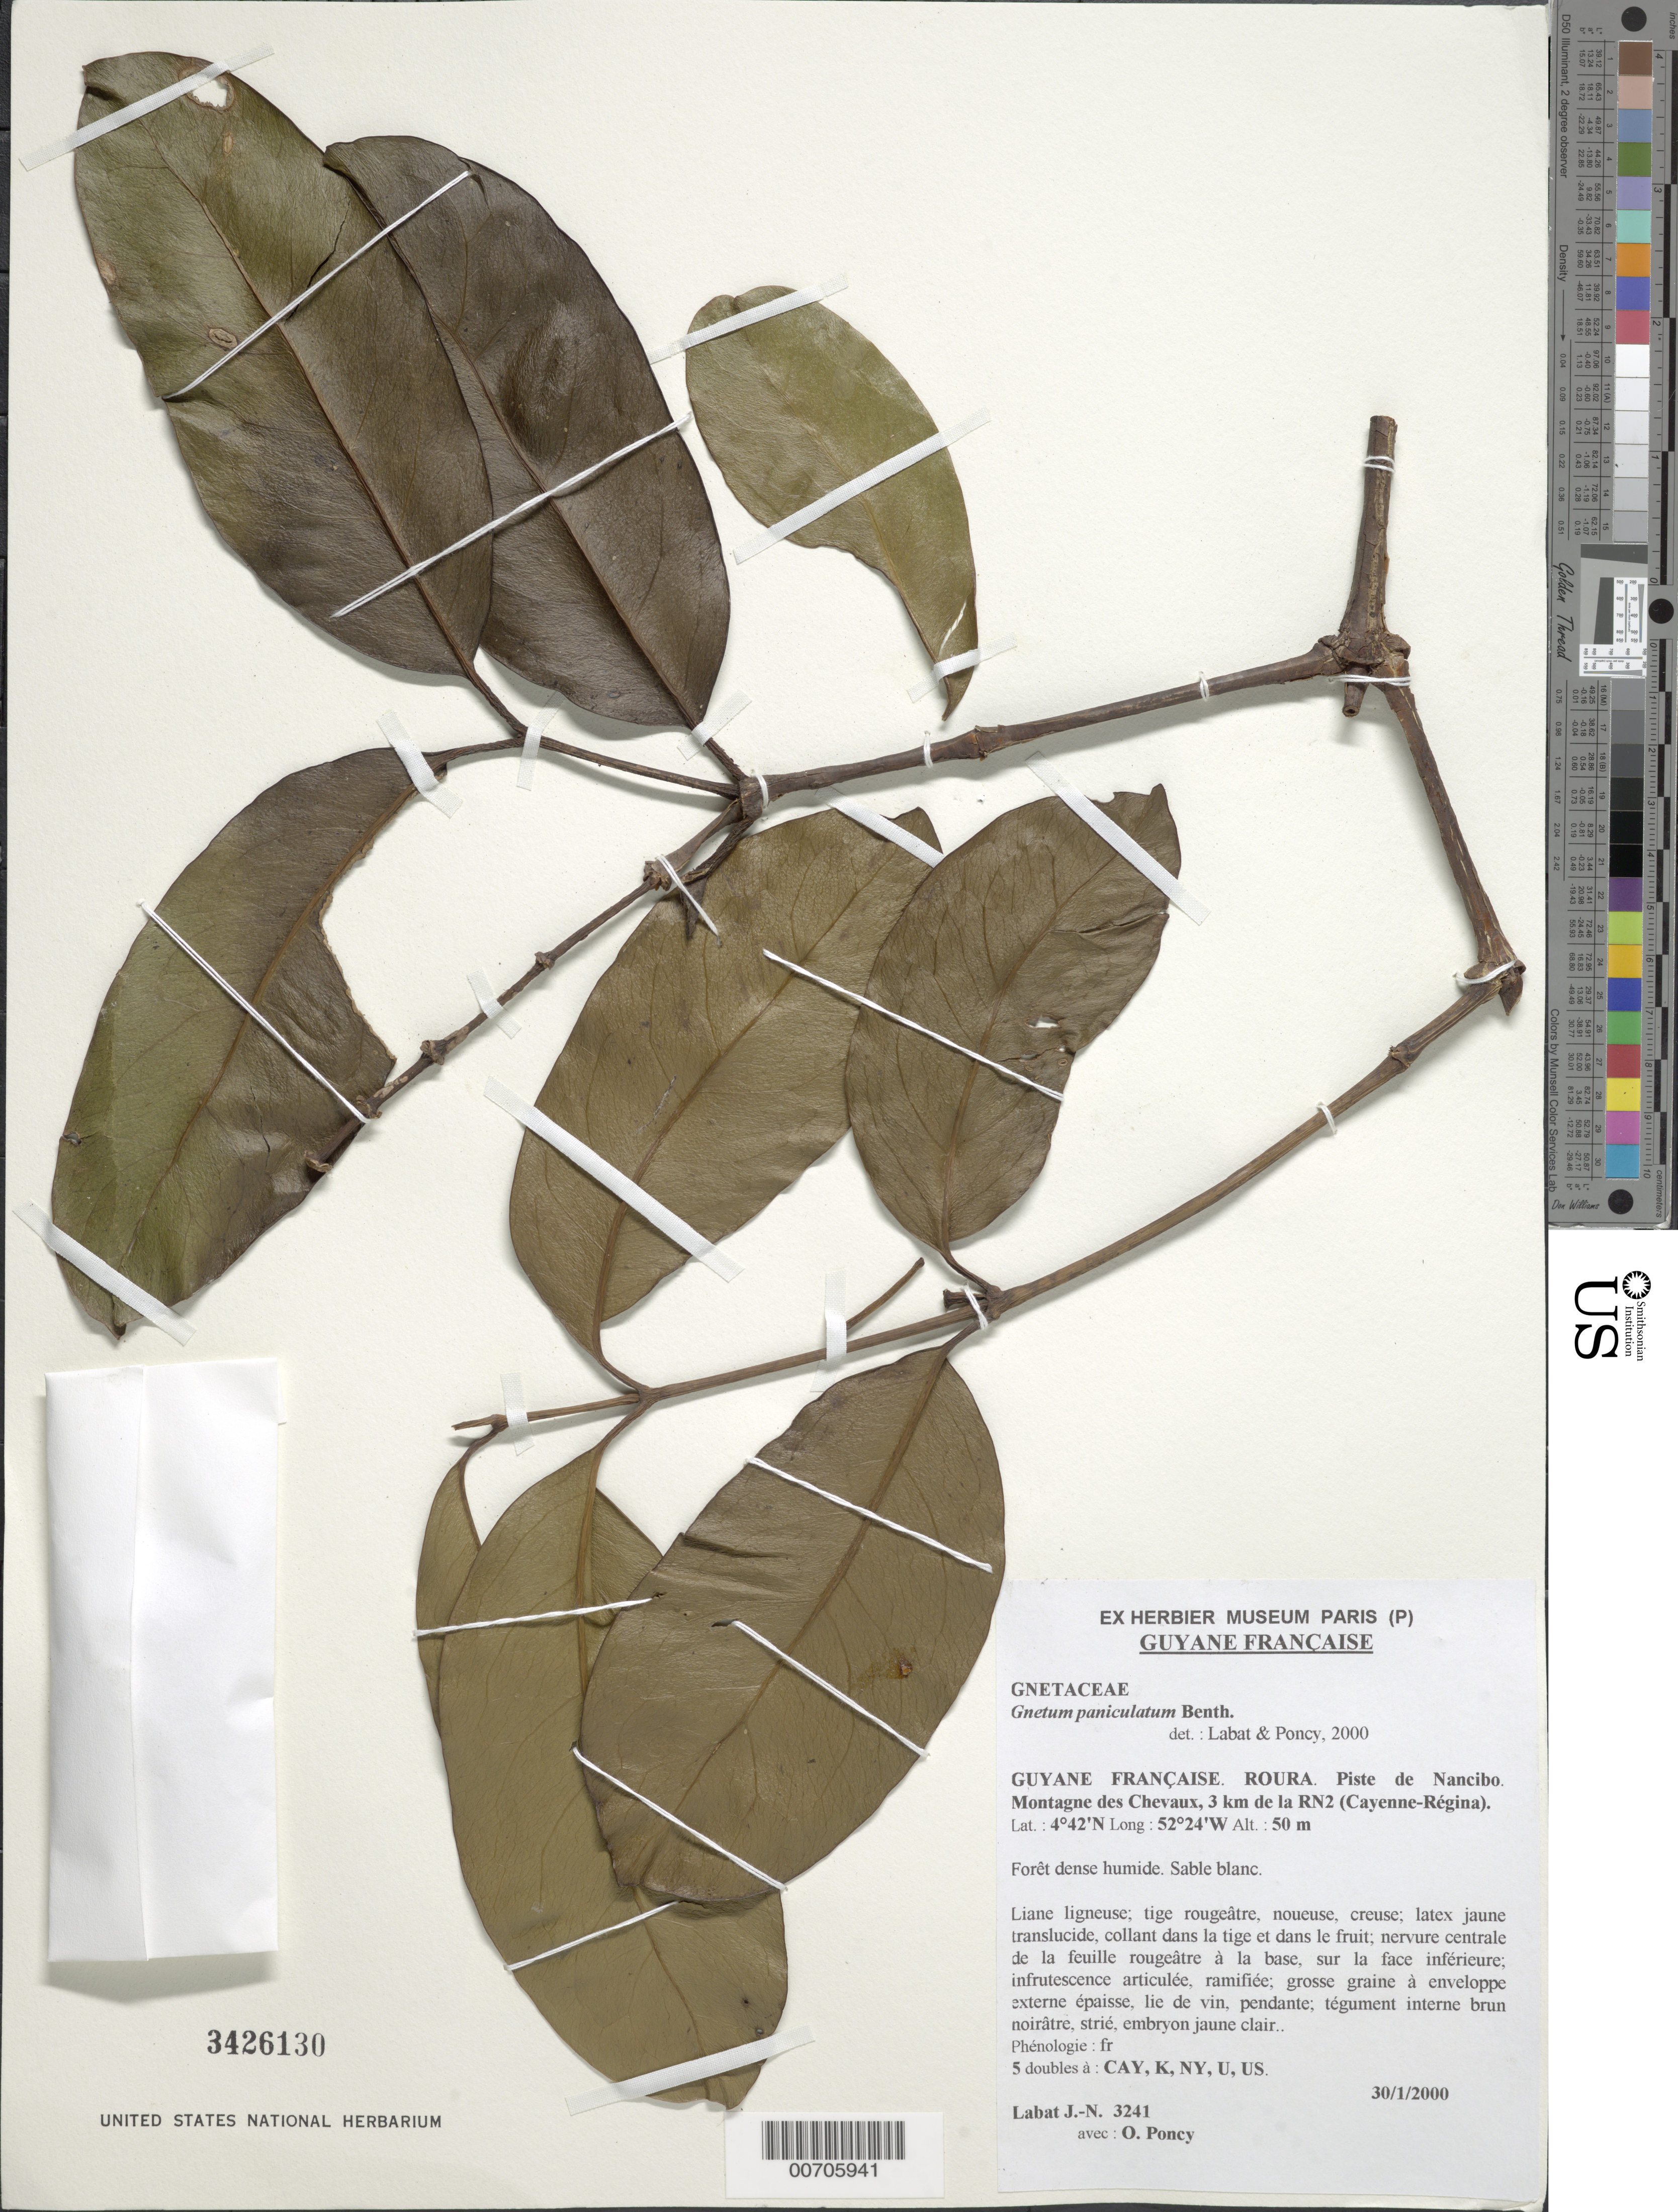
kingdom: Plantae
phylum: Tracheophyta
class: Gnetopsida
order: Gnetales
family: Gnetaceae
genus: Gnetum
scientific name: Gnetum paniculatum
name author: Spruce ex Benth.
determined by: Labat, J.-N.; Poncy, O.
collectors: J.-N. Labat & O. Poncy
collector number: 3241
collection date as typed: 30-Jan-00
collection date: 2000-01-30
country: French Guiana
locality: Roura, Piste de Nancibo, Montagne des Chevaux, 3 km de la RN2 (Cayenne-Régiina)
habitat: Dense moist forest, white sand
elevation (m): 50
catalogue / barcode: US 3426130